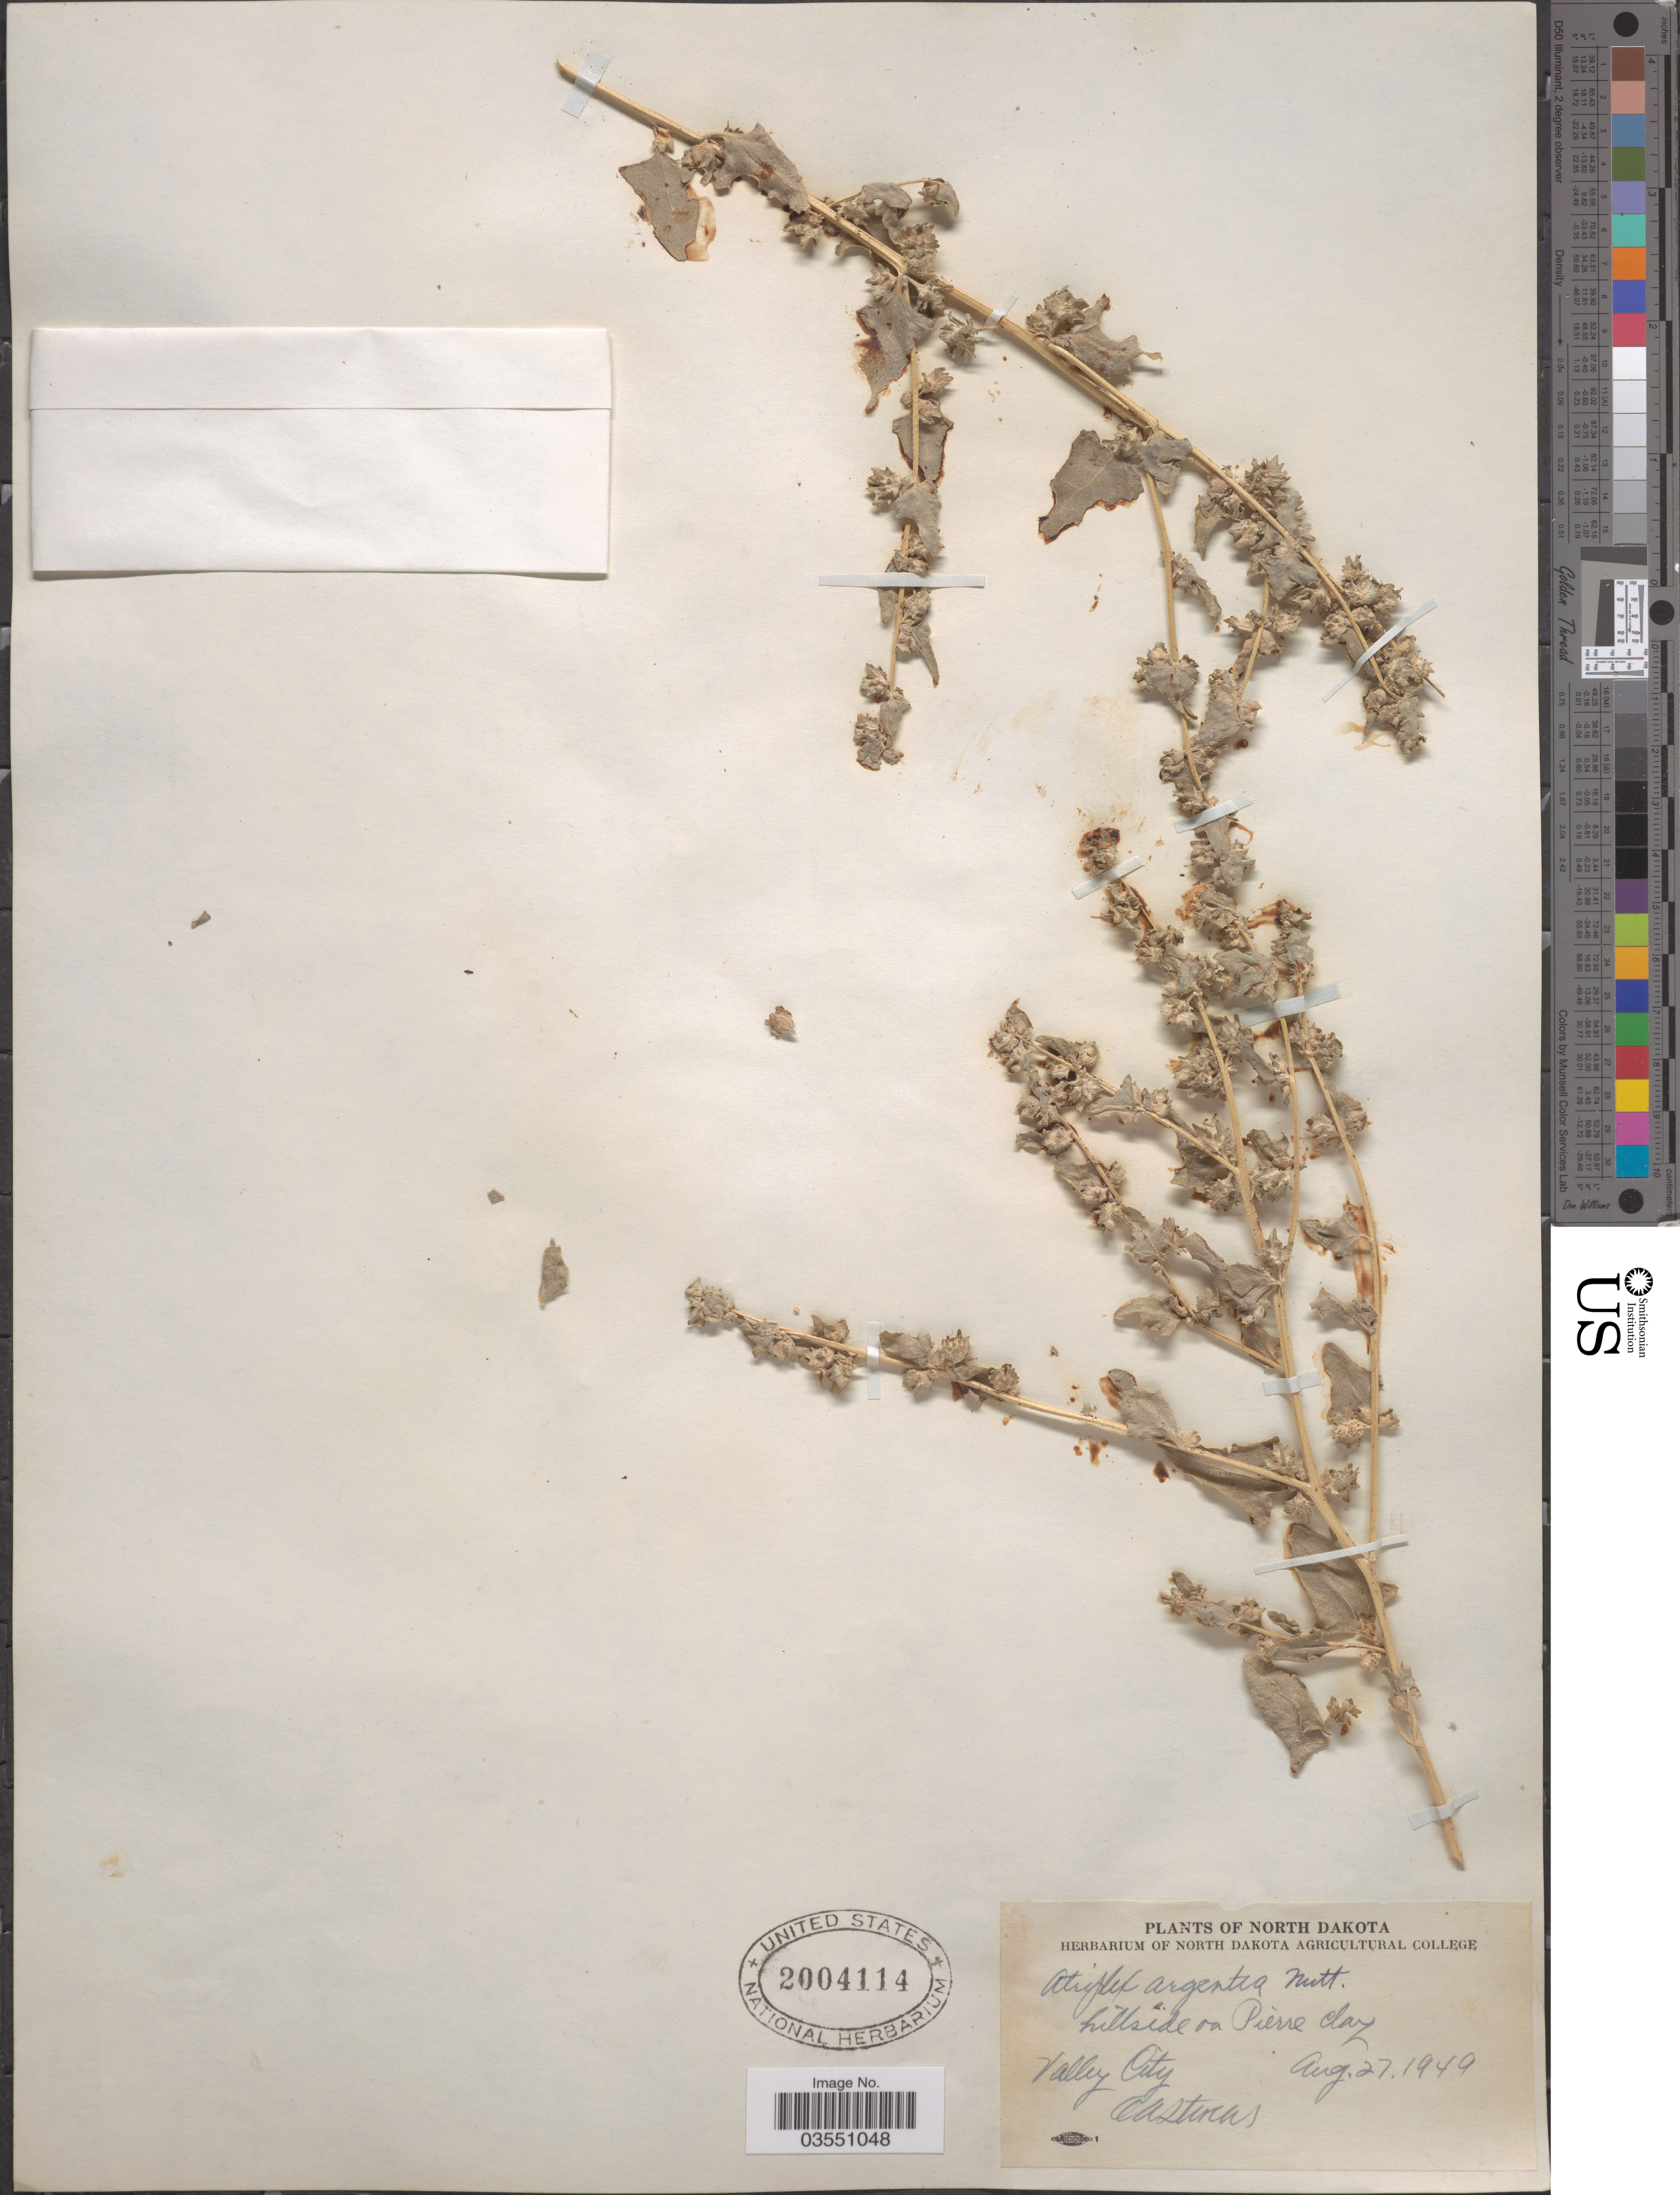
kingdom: Plantae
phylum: Tracheophyta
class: Magnoliopsida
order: Caryophyllales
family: Amaranthaceae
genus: Atriplex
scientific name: Atriplex argentea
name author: Nutt.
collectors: O. A. Stevens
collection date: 1949-08-27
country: United States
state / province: North Dakota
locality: Hillside on Pierre clay. Valley City.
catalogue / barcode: US 2004114